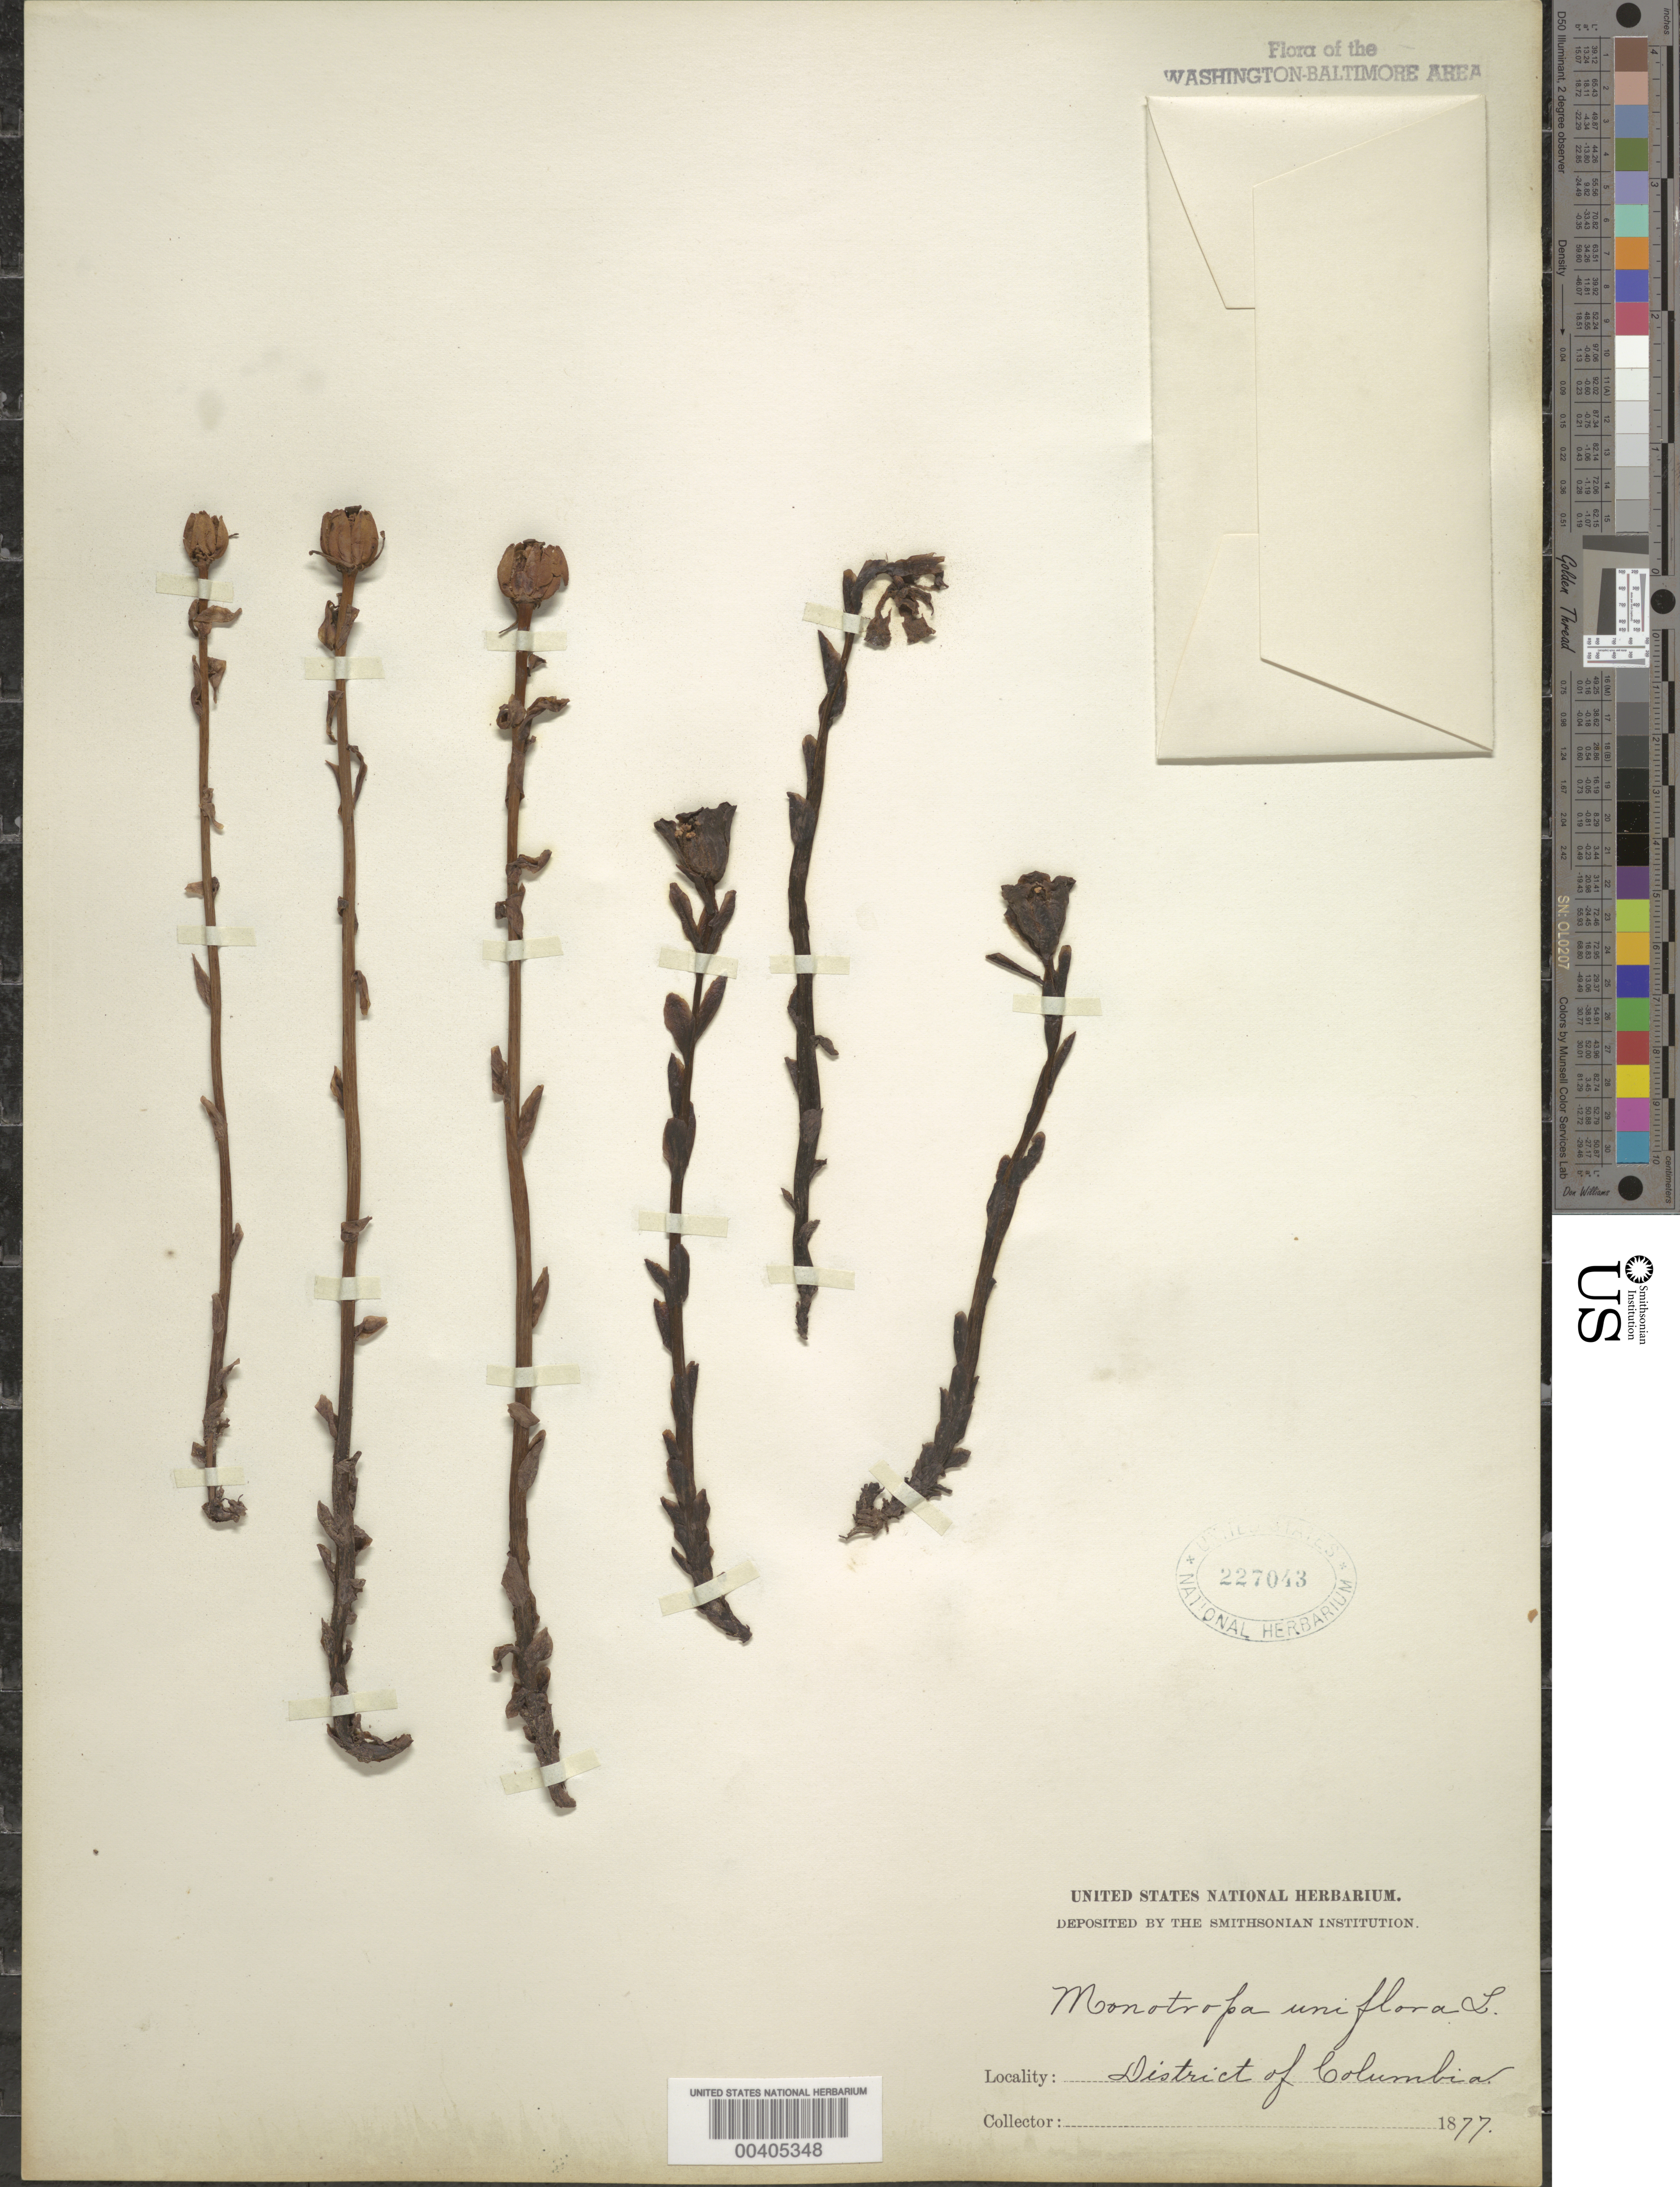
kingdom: Plantae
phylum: Tracheophyta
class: Magnoliopsida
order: Ericales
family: Ericaceae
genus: Monotropa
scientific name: Monotropa uniflora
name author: L.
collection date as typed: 1877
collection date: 1877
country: United States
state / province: District of Columbia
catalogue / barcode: US 227043